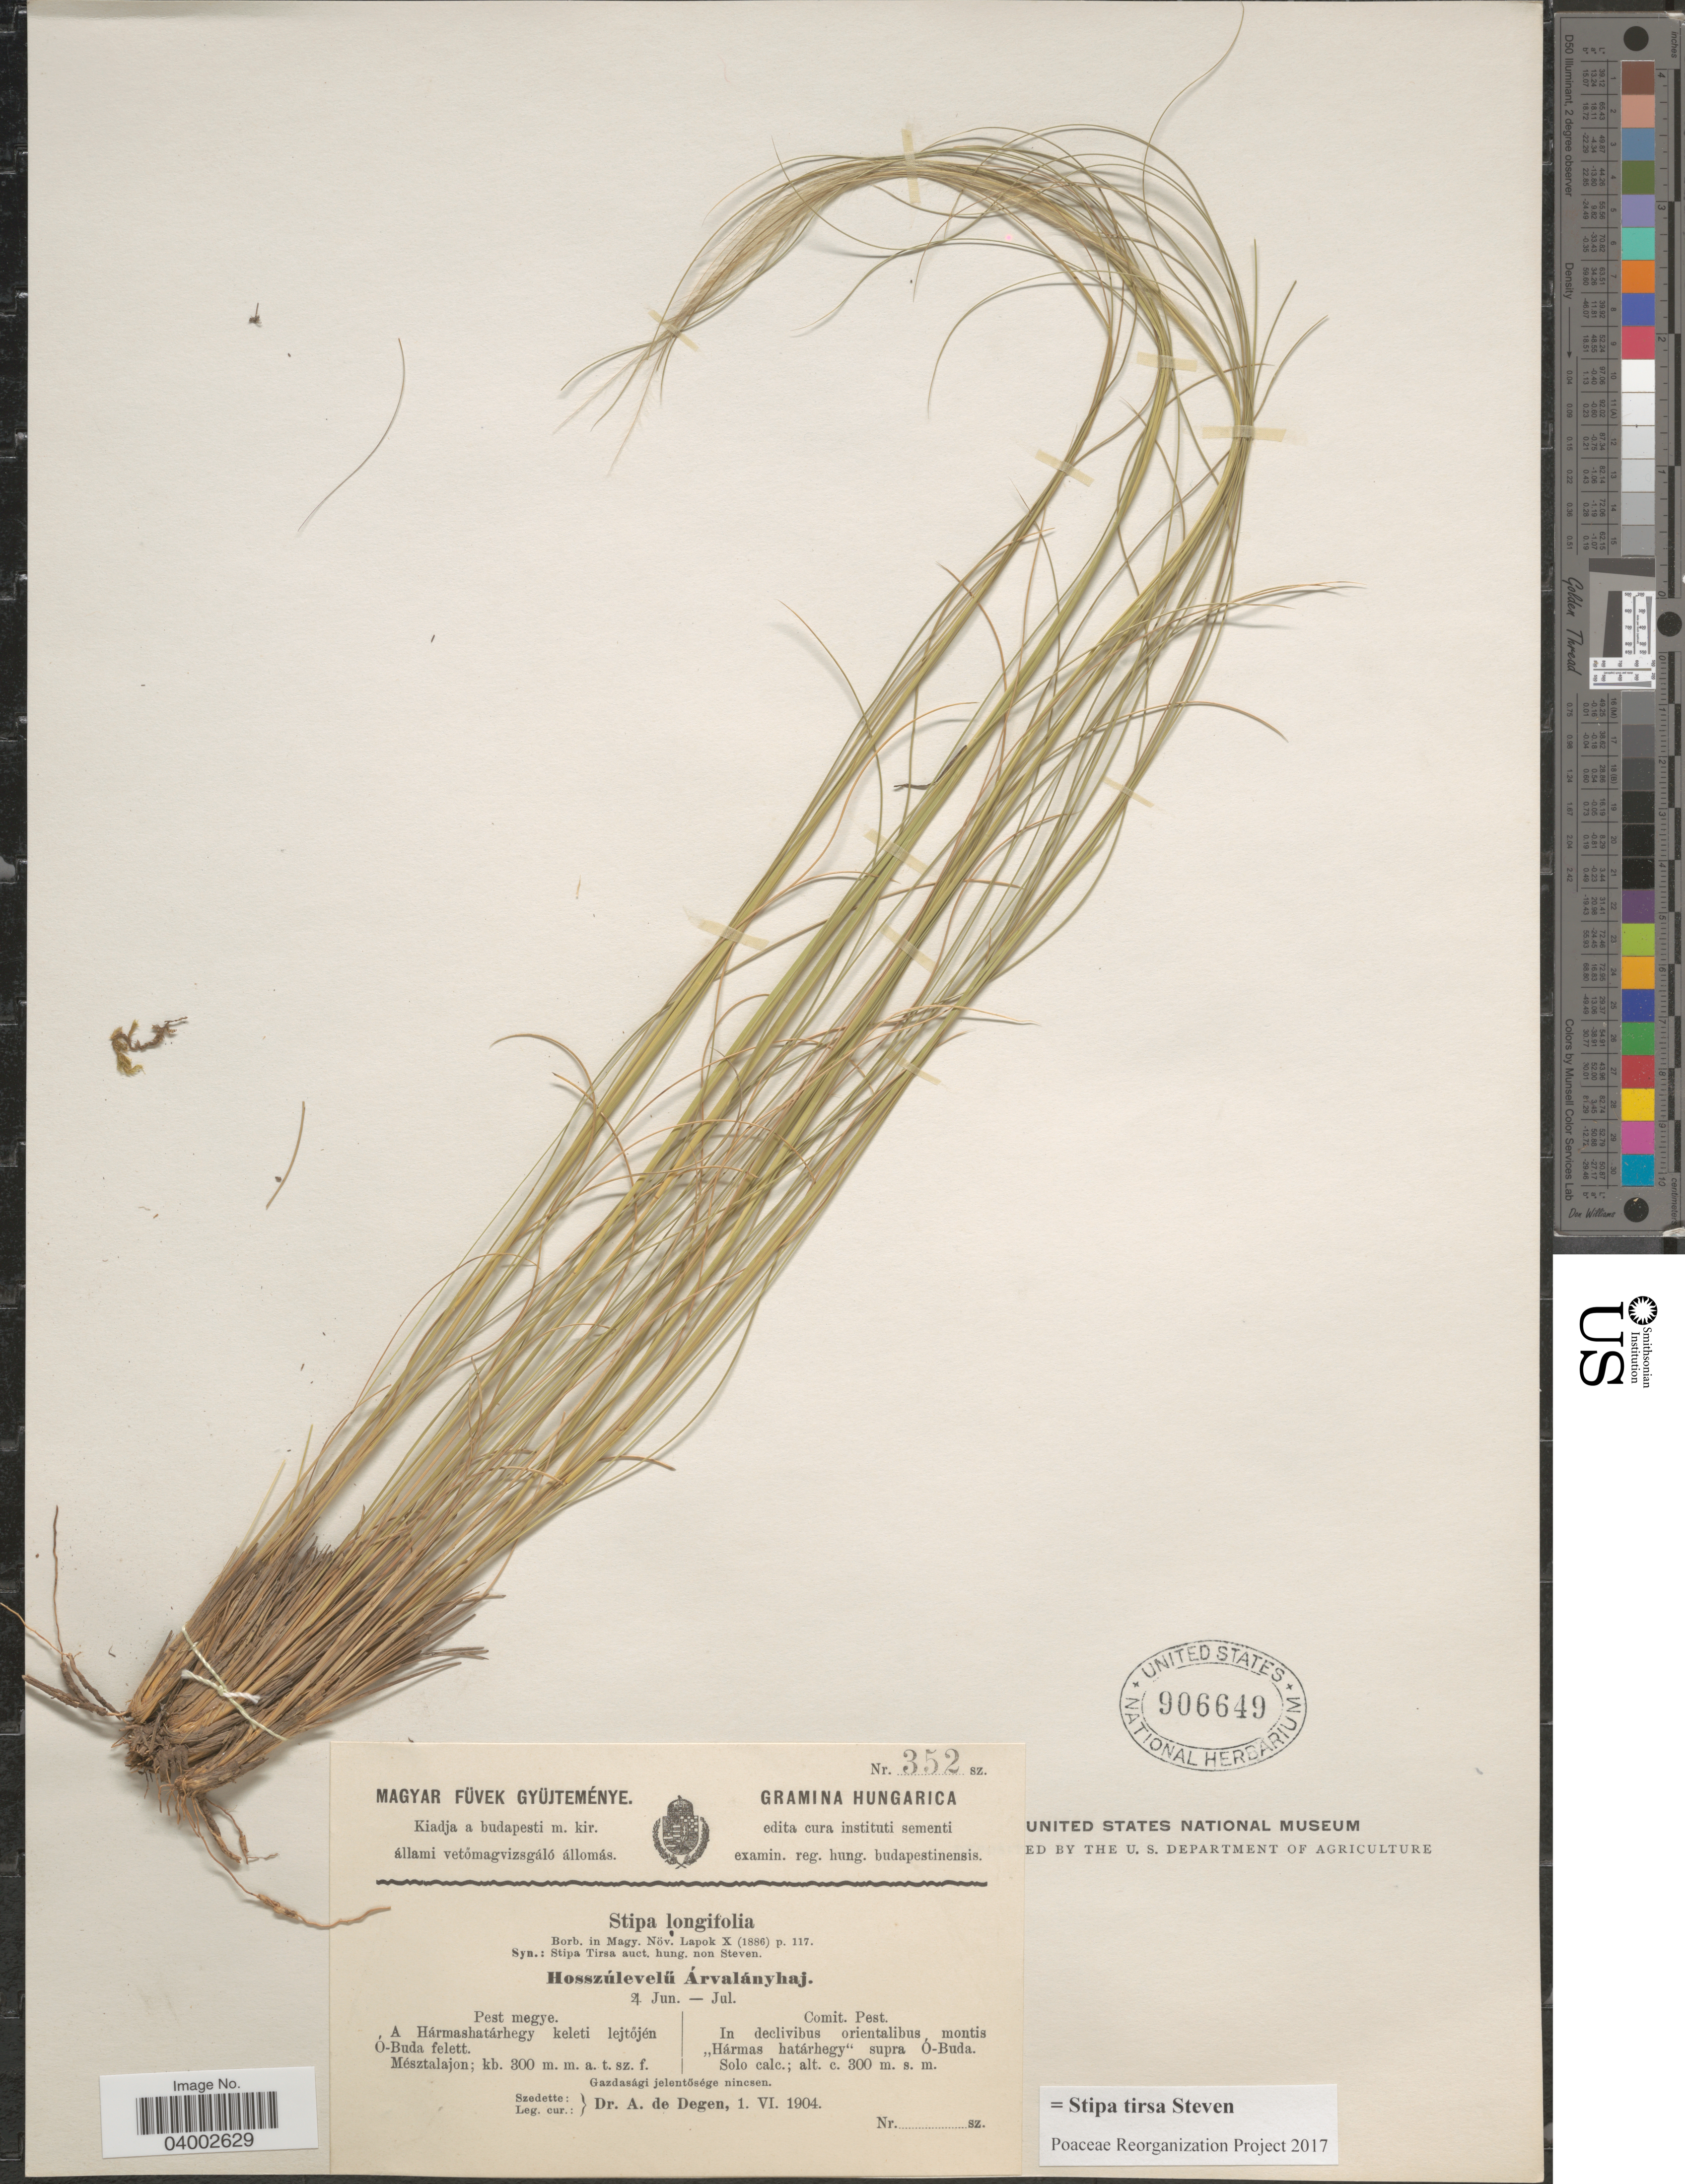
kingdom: Plantae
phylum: Tracheophyta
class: Liliopsida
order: Poales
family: Poaceae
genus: Stipa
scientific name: Stipa tirsa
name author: Steven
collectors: A. Degen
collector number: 352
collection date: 1904-06-01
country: Hungary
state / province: Pest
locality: Comit. Pest. In declivibus orientalibus montis "Hármas határhegy" supra Ó-Buda.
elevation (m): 300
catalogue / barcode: US 906649